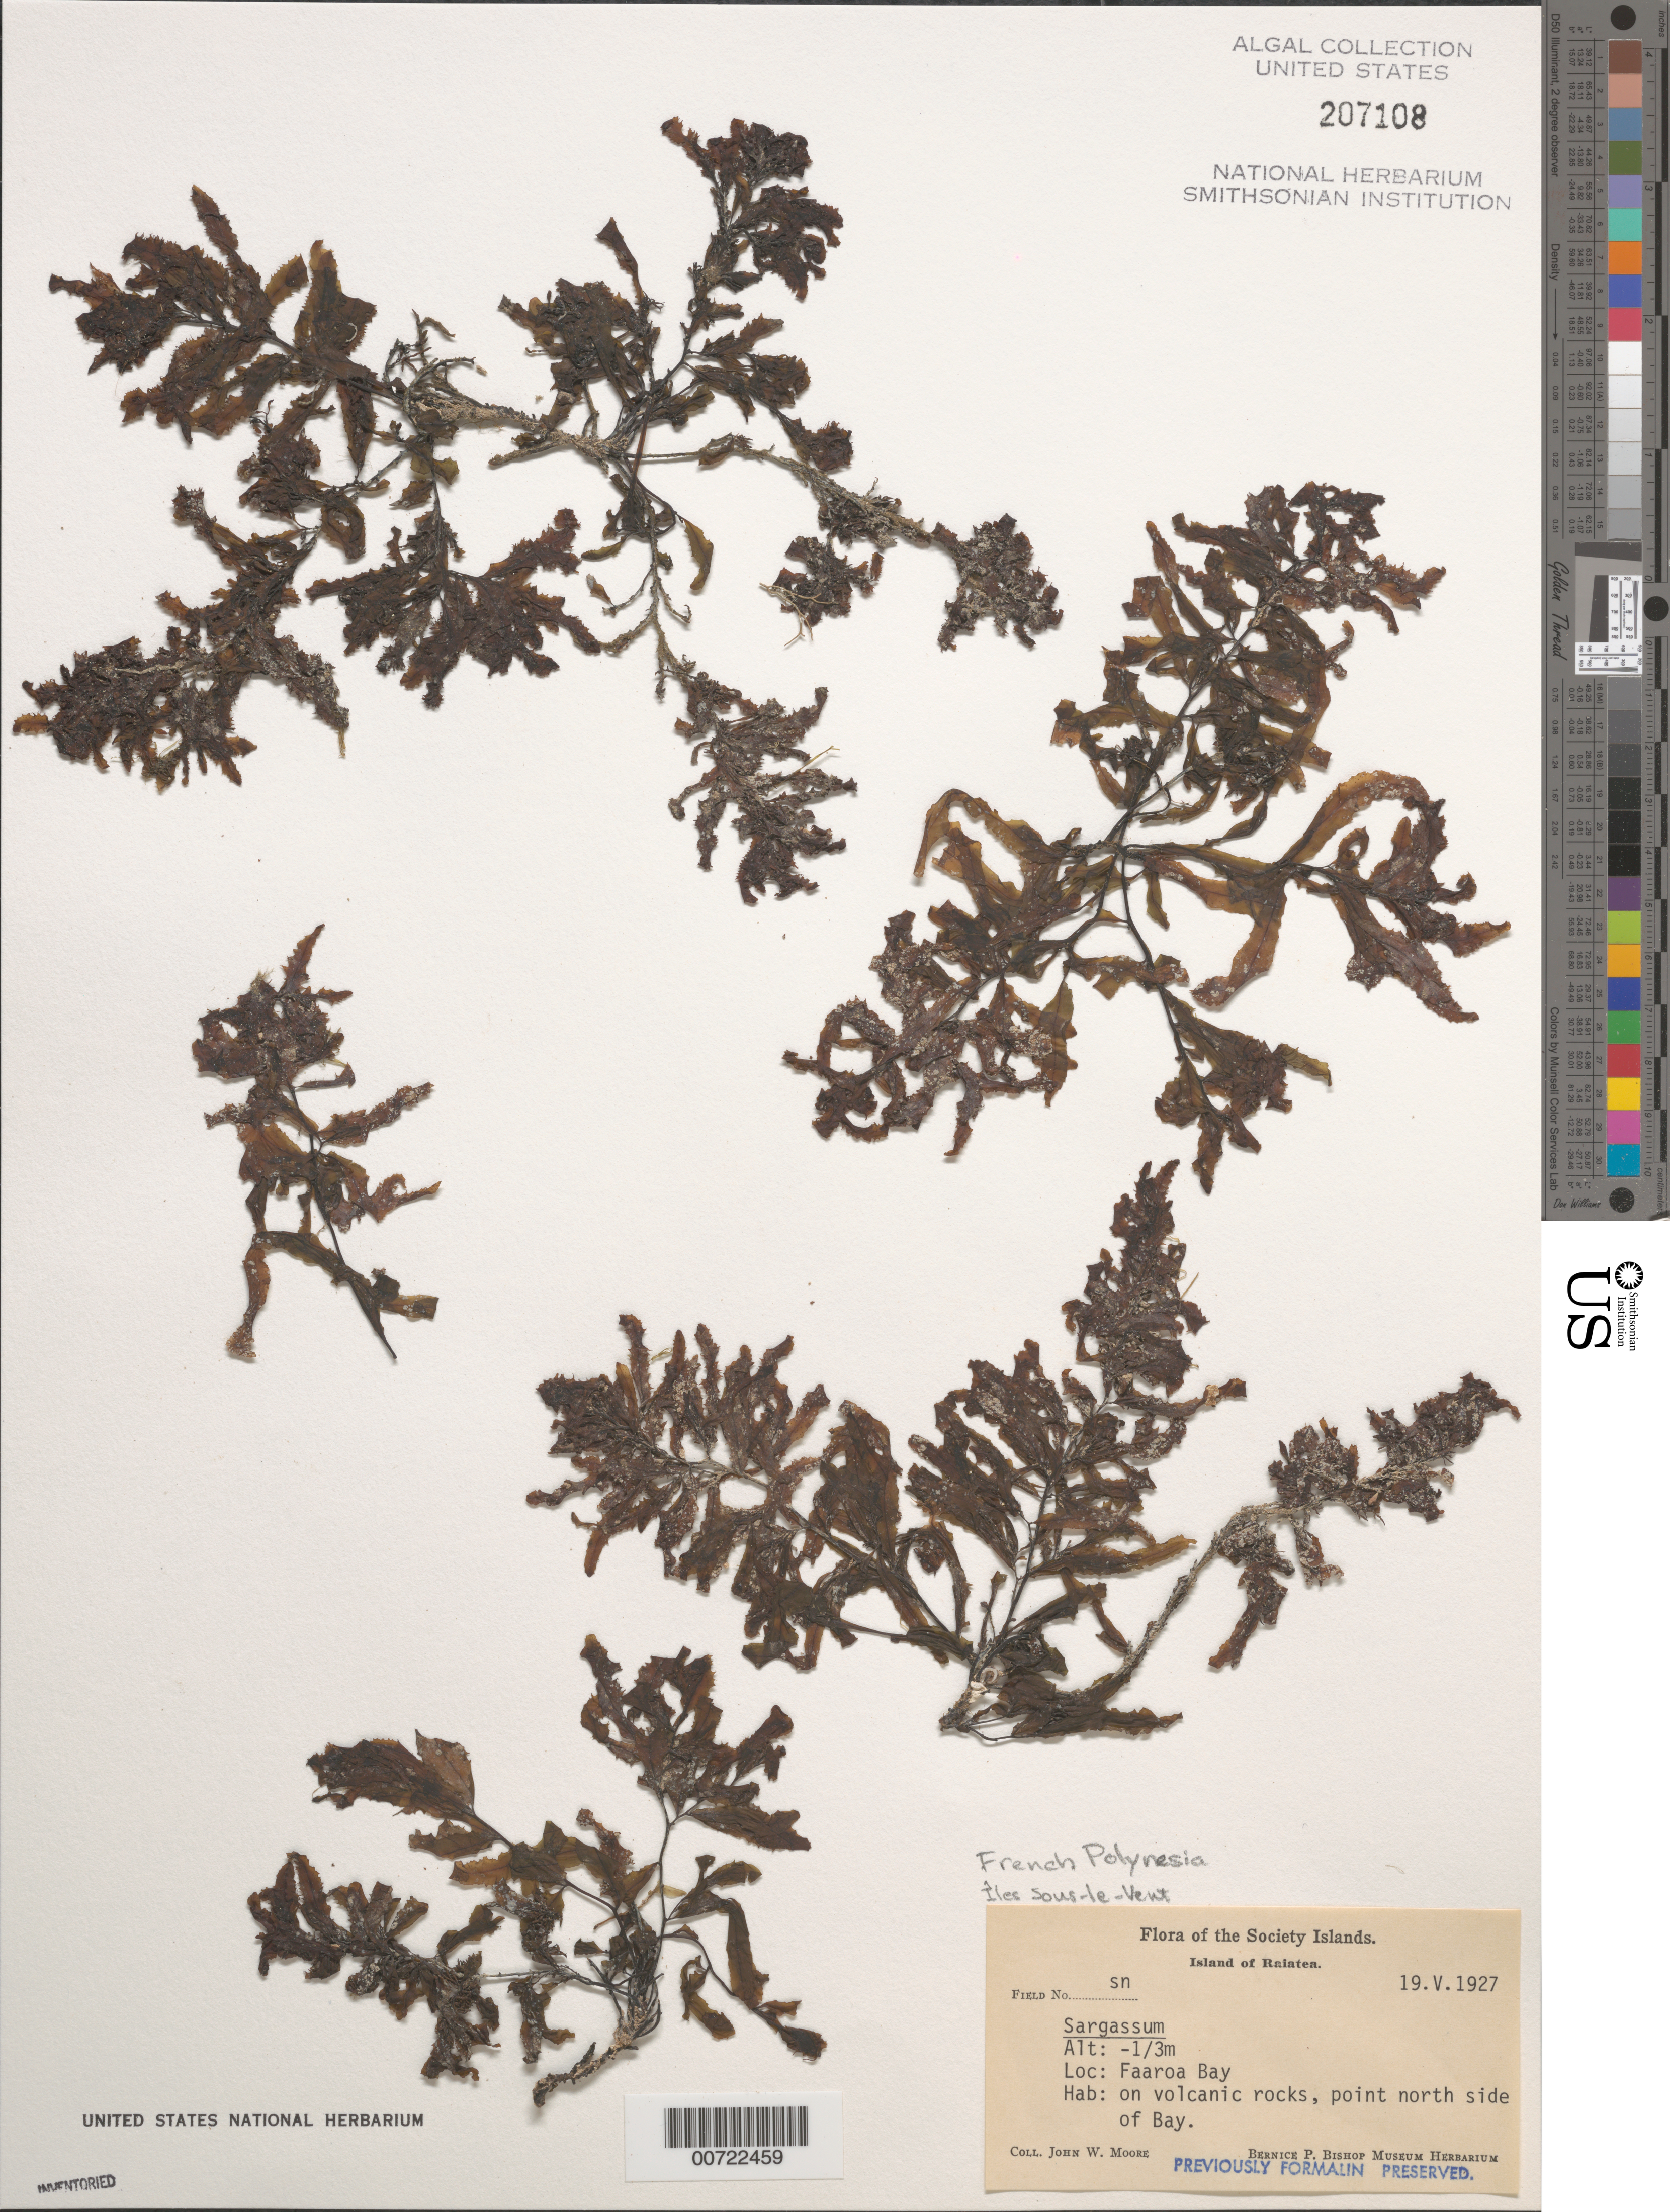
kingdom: Chromista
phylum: Ochrophyta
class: Phaeophyceae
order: Fucales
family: Sargassaceae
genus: Sargassum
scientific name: Sargassum sp.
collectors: J. W. Moore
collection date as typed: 19 May 1927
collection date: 1927-05-19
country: French Polynesia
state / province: Iles Sous-le-Vent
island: Raiatea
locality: Faaroa Bay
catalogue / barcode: US 207108